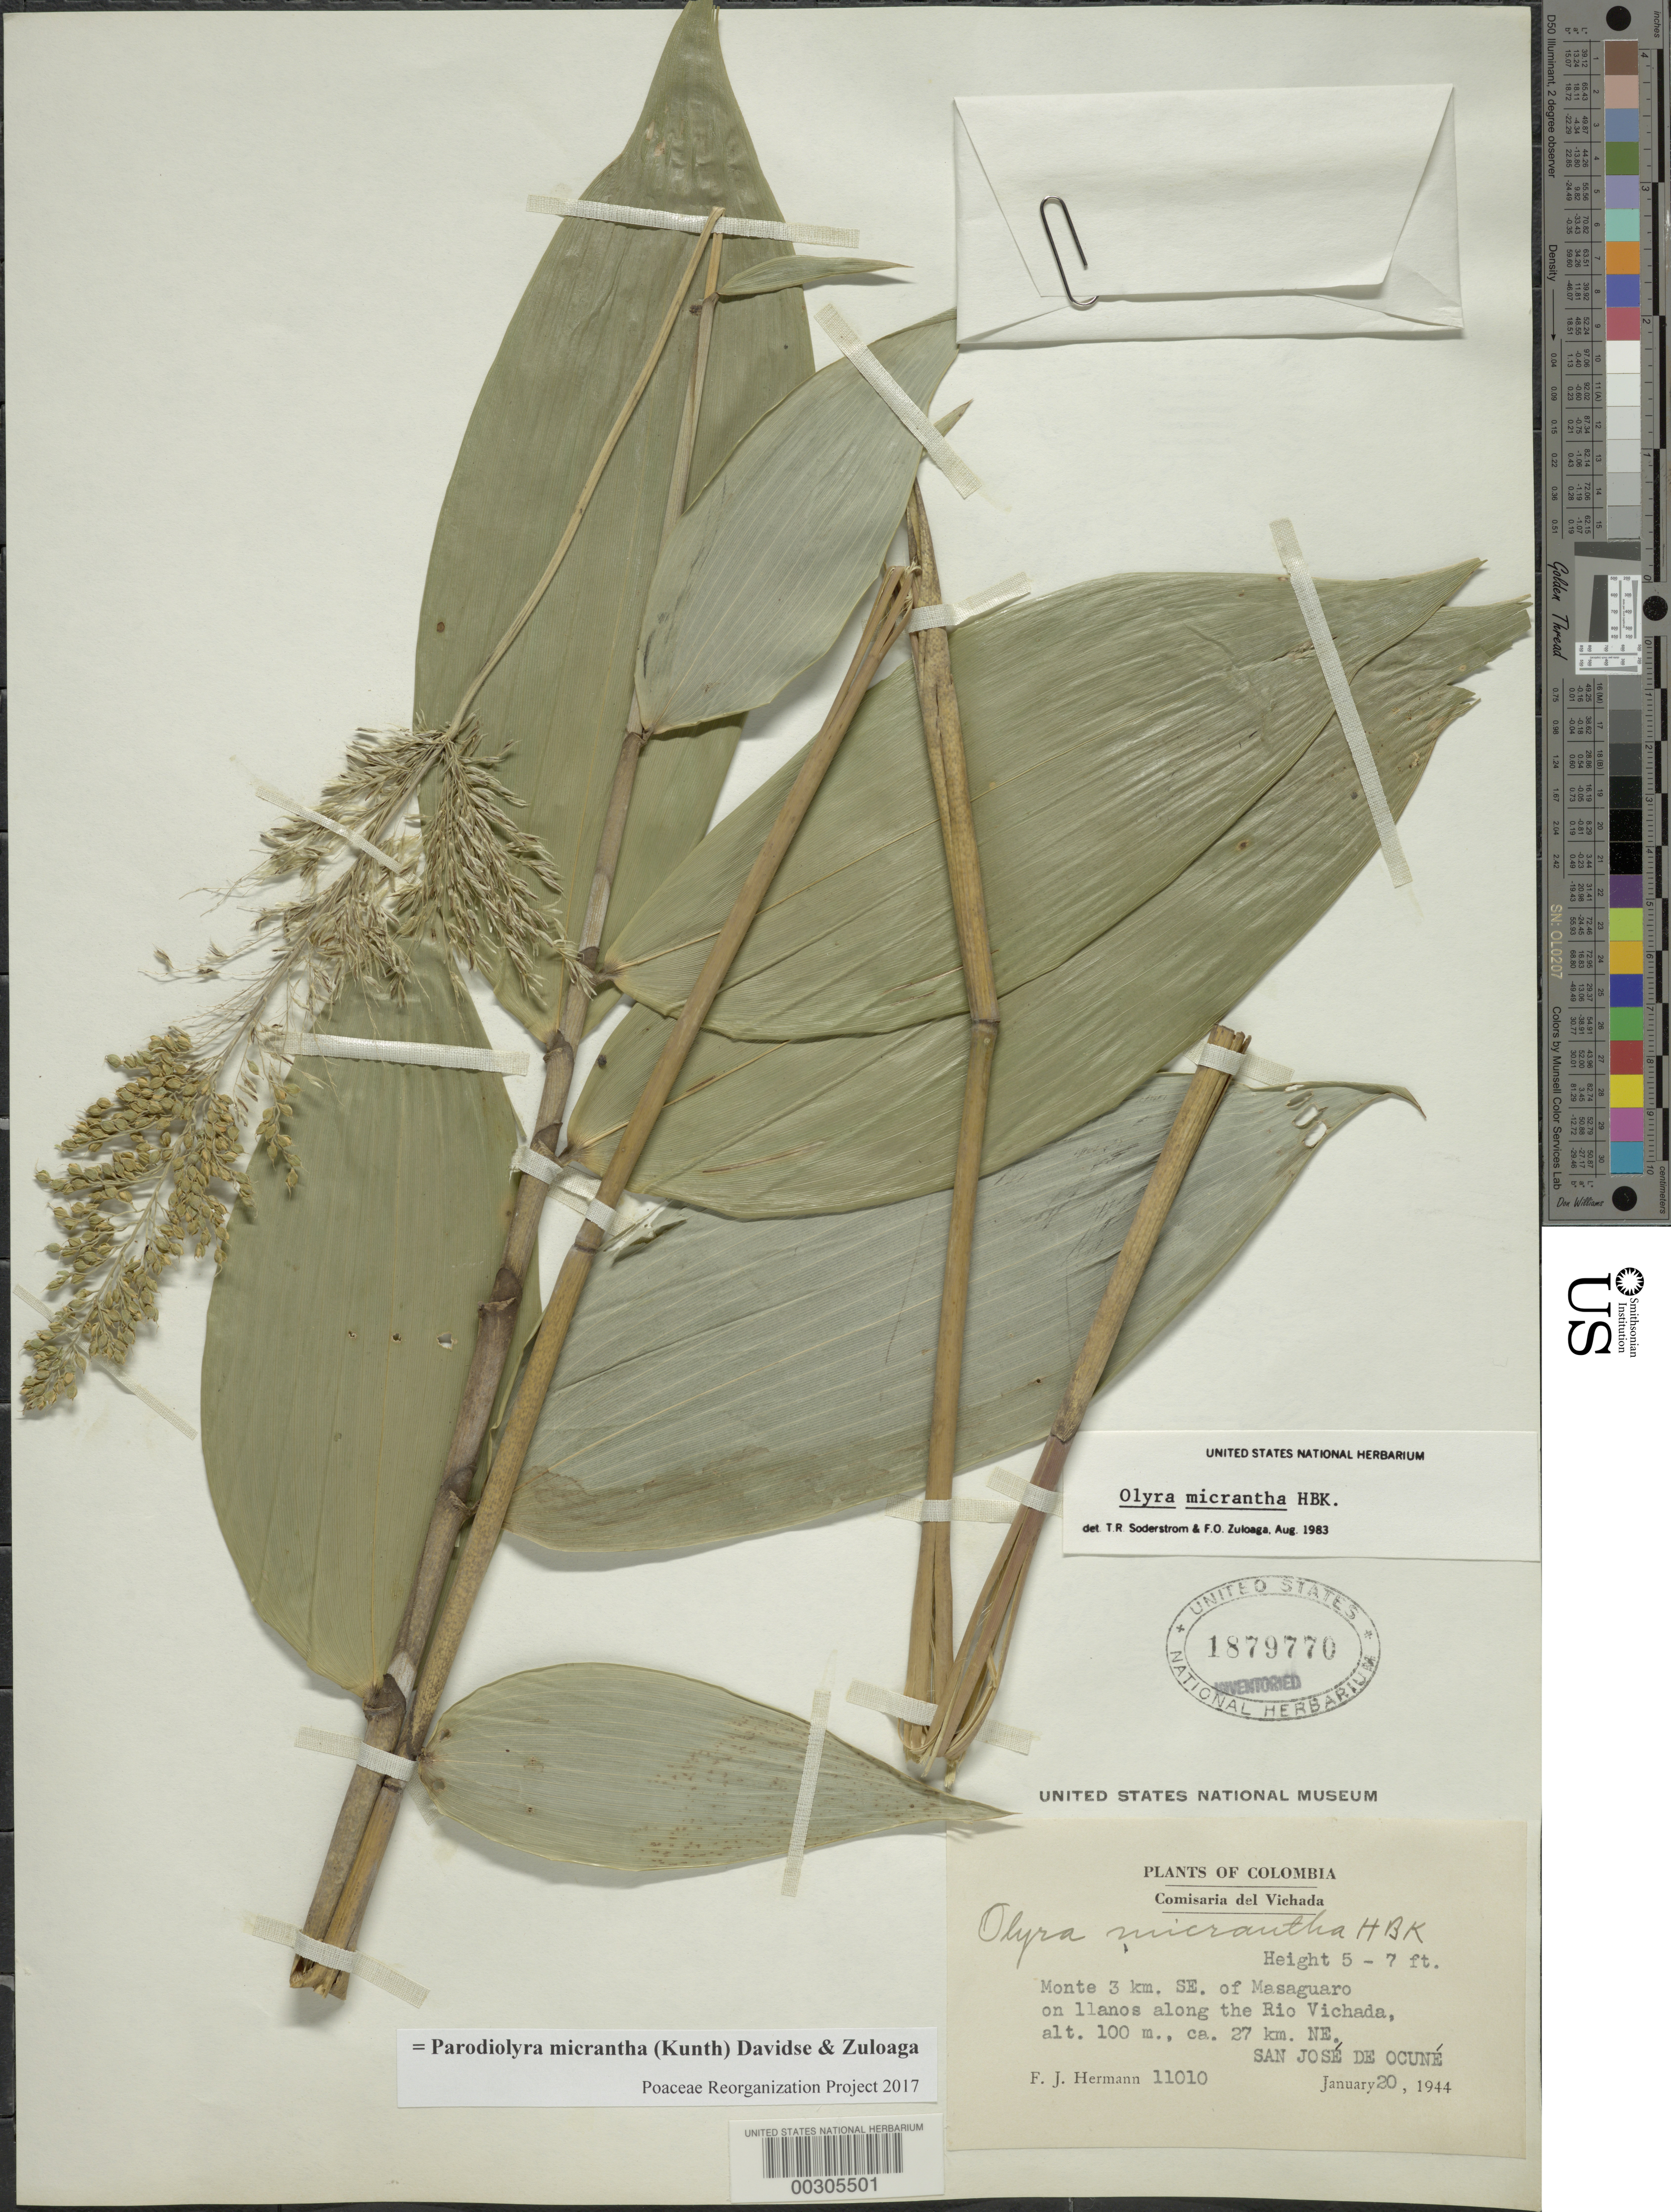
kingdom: Plantae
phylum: Tracheophyta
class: Liliopsida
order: Poales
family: Poaceae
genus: Parodiolyra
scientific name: Parodiolyra micrantha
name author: (Kunth) Davidse & Zuloaga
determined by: Poaceae Reorganization Project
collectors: F. J. Hermann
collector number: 11010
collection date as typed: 20 Jan 1944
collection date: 1944-01-20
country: Colombia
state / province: Vichada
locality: Masaguaro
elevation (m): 100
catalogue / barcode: US 1879770